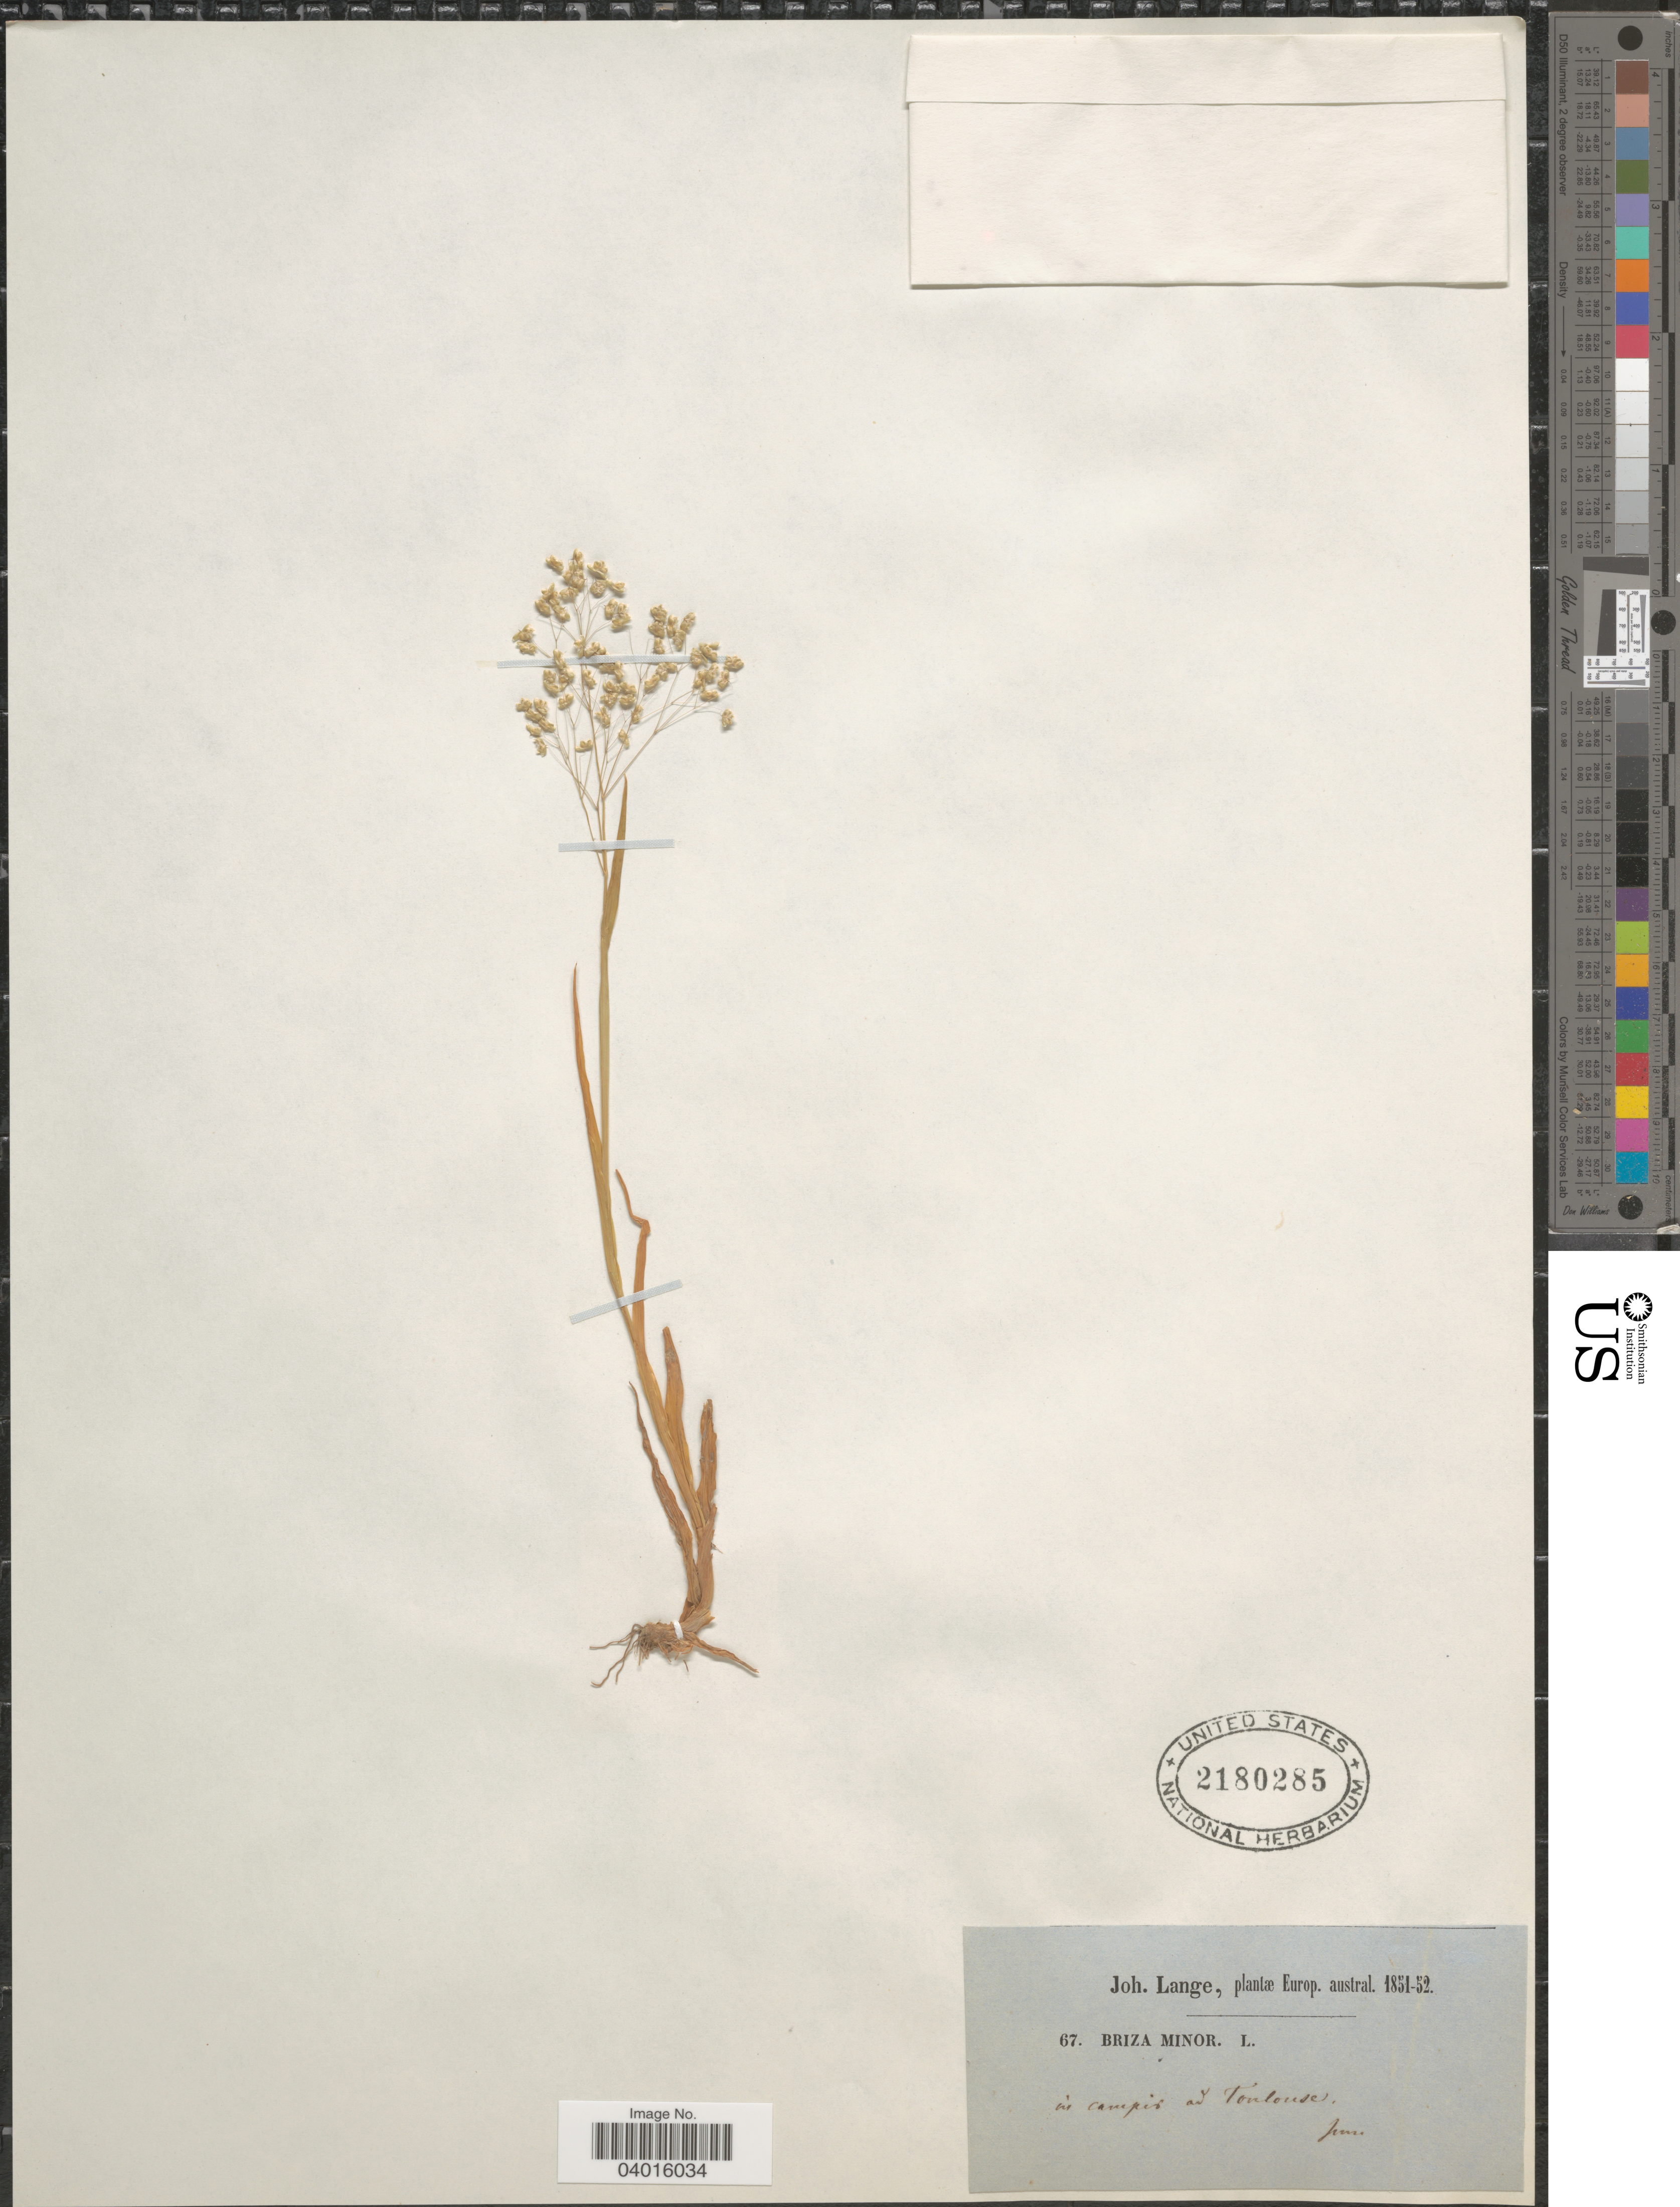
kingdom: Plantae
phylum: Tracheophyta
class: Liliopsida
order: Poales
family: Poaceae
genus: Briza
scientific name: Briza minor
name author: L.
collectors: J. M. C. Lange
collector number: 67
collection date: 1851-06/1852-06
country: France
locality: Europ. austral. In campis ad Toulouse.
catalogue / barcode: US 2180285